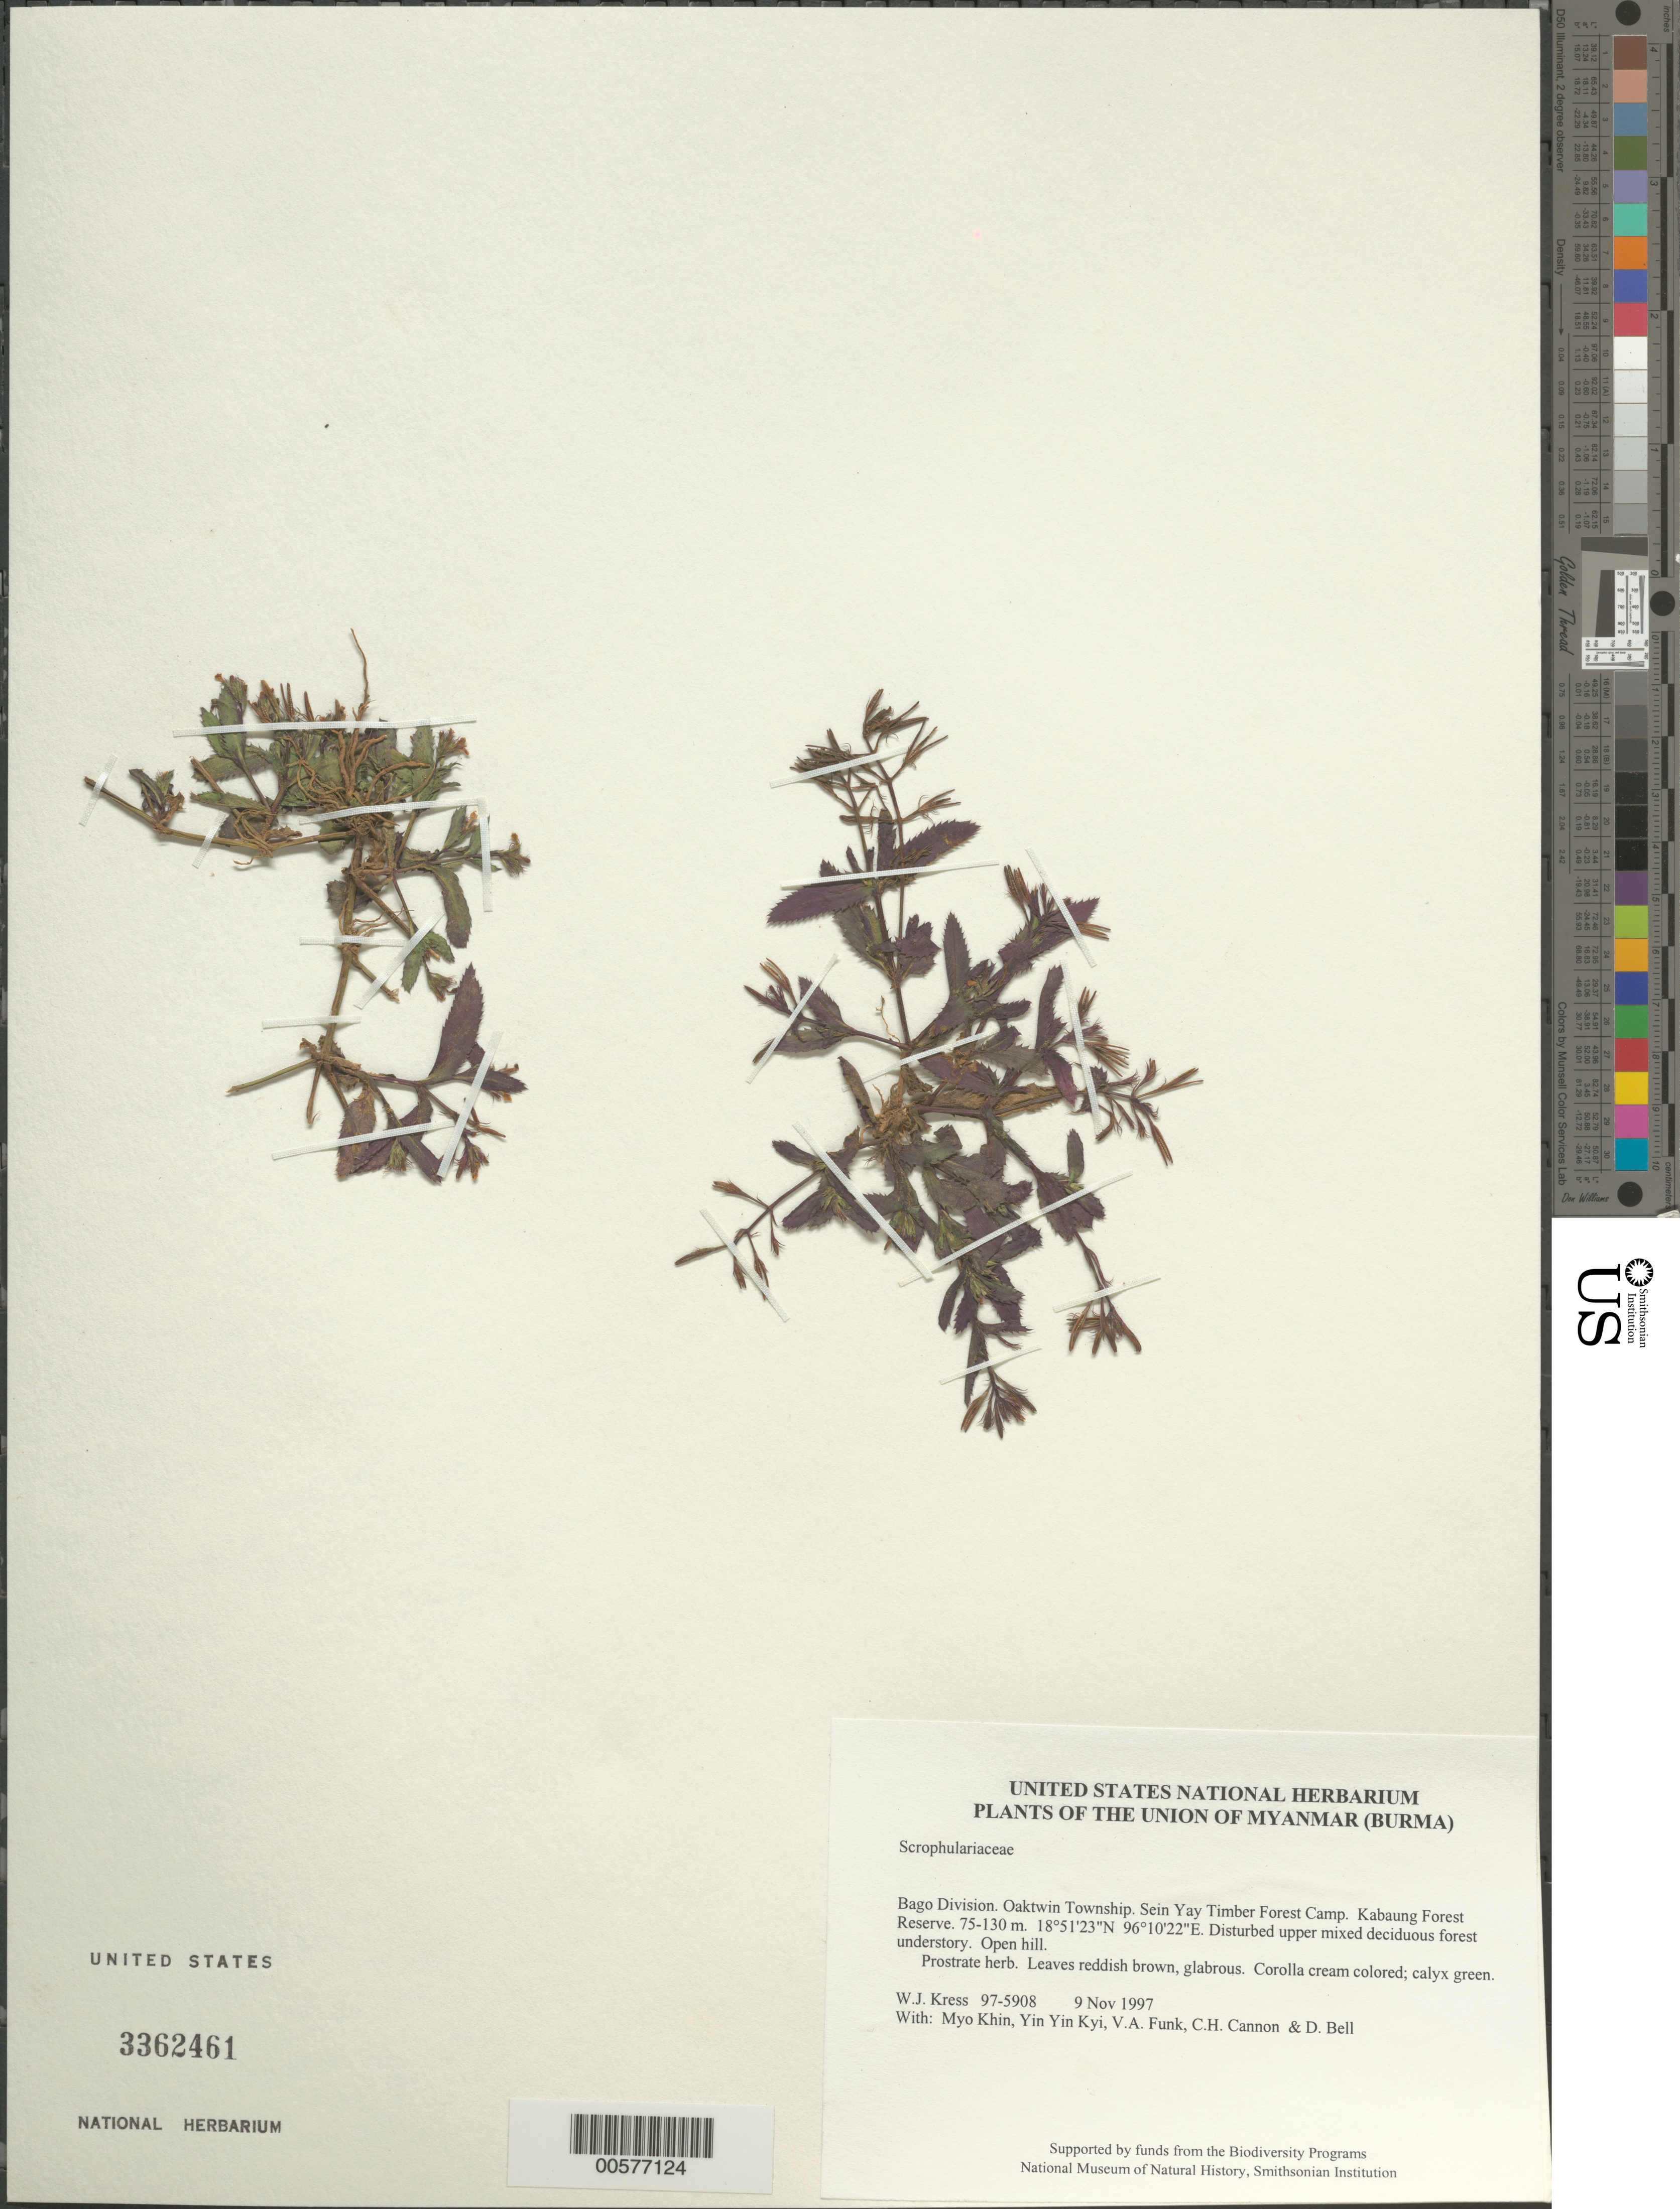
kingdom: Plantae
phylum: Tracheophyta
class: Magnoliopsida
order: Lamiales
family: Scrophulariaceae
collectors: W. J. Kress, Myo Khin, Yin Yin Kyi, V. Funk, C. H. Cannon & D. A. Bell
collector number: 97-5908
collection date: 1997-11-09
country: Myanmar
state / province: Bago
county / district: Oaktwin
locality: Sein Yay Timber Forest Camp. Kabaung Forest Reserve.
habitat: Disturbed upper mixed deciduous forest understory. Open hill.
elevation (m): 75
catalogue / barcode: US 3362461